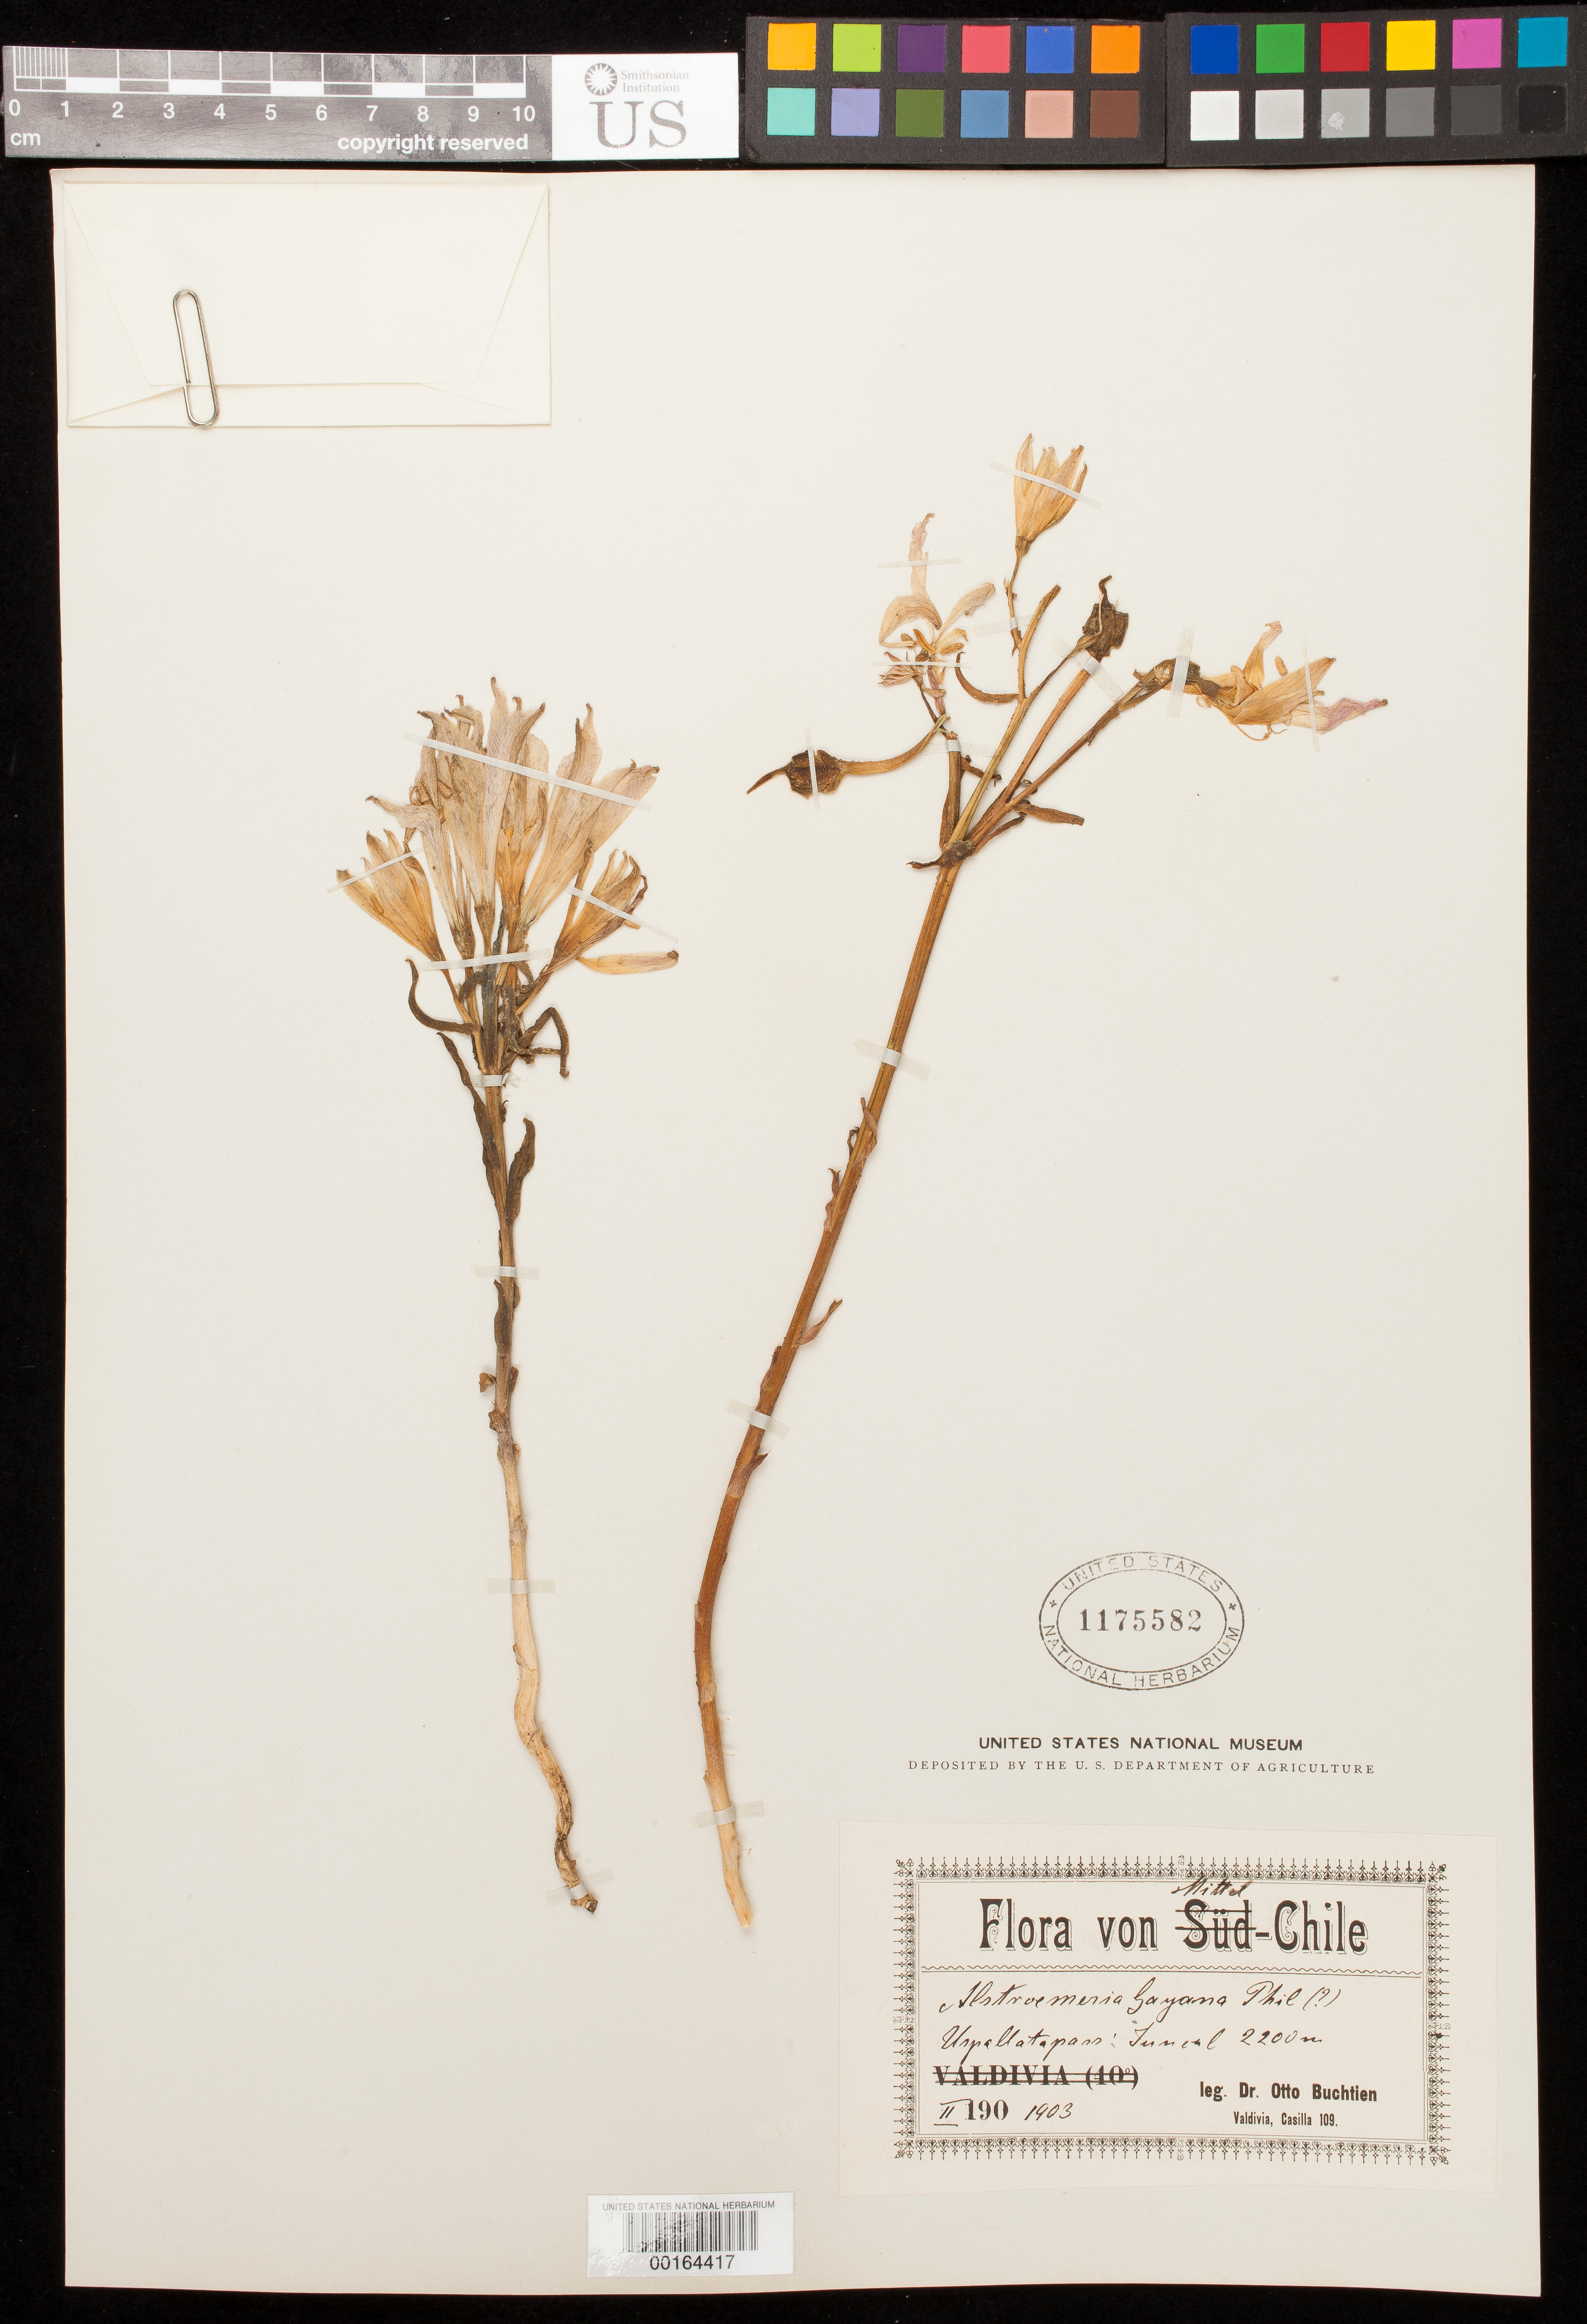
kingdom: Plantae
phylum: Tracheophyta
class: Liliopsida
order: Liliales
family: Alstroemeriaceae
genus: Alstroemeria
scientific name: Alstroemeria gayana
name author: Phil.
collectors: O. Buchtien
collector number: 190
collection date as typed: Feb 1903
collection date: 1903-02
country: Chile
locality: Unpallatapann: juneal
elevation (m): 2200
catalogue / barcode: US 1175582